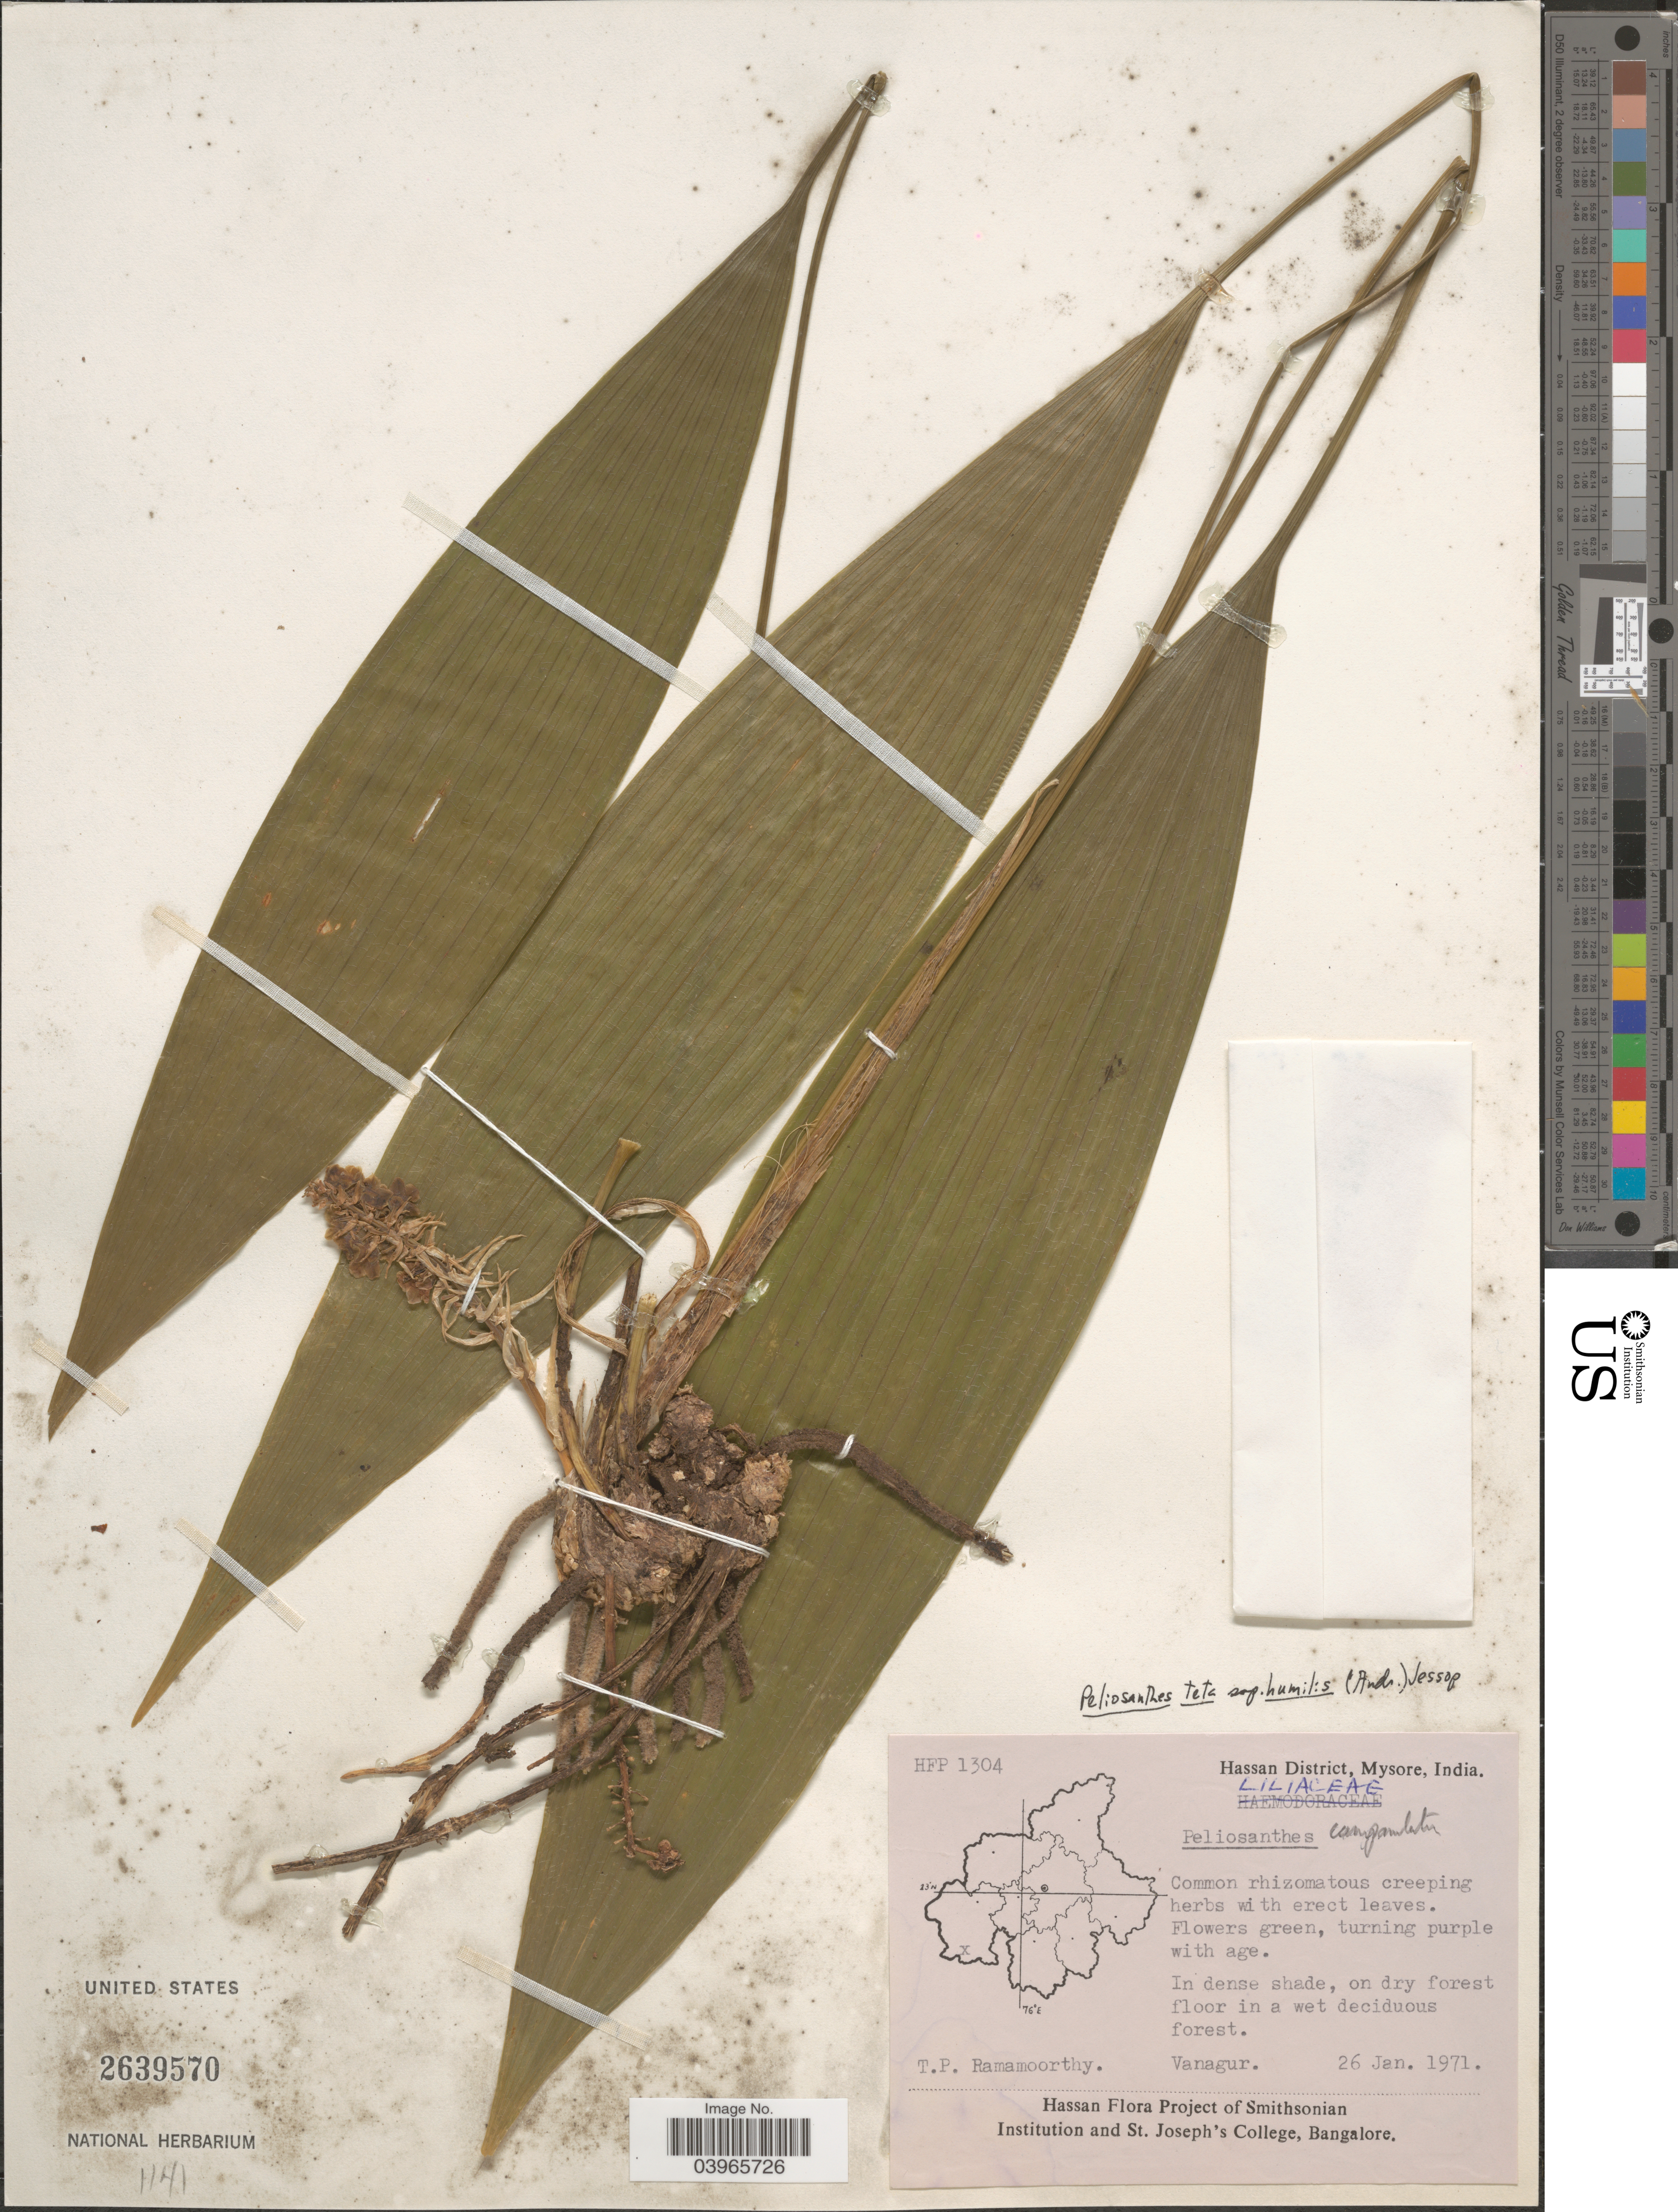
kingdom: Plantae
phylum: Tracheophyta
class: Liliopsida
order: Asparagales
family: Asparagaceae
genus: Peliosanthes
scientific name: Peliosanthes teta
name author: Andrews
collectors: T. P. Ramamoorthy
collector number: HFP1304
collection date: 1971-01-26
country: India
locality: Hassan District, Mysore. Vanagur.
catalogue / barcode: US 2639570